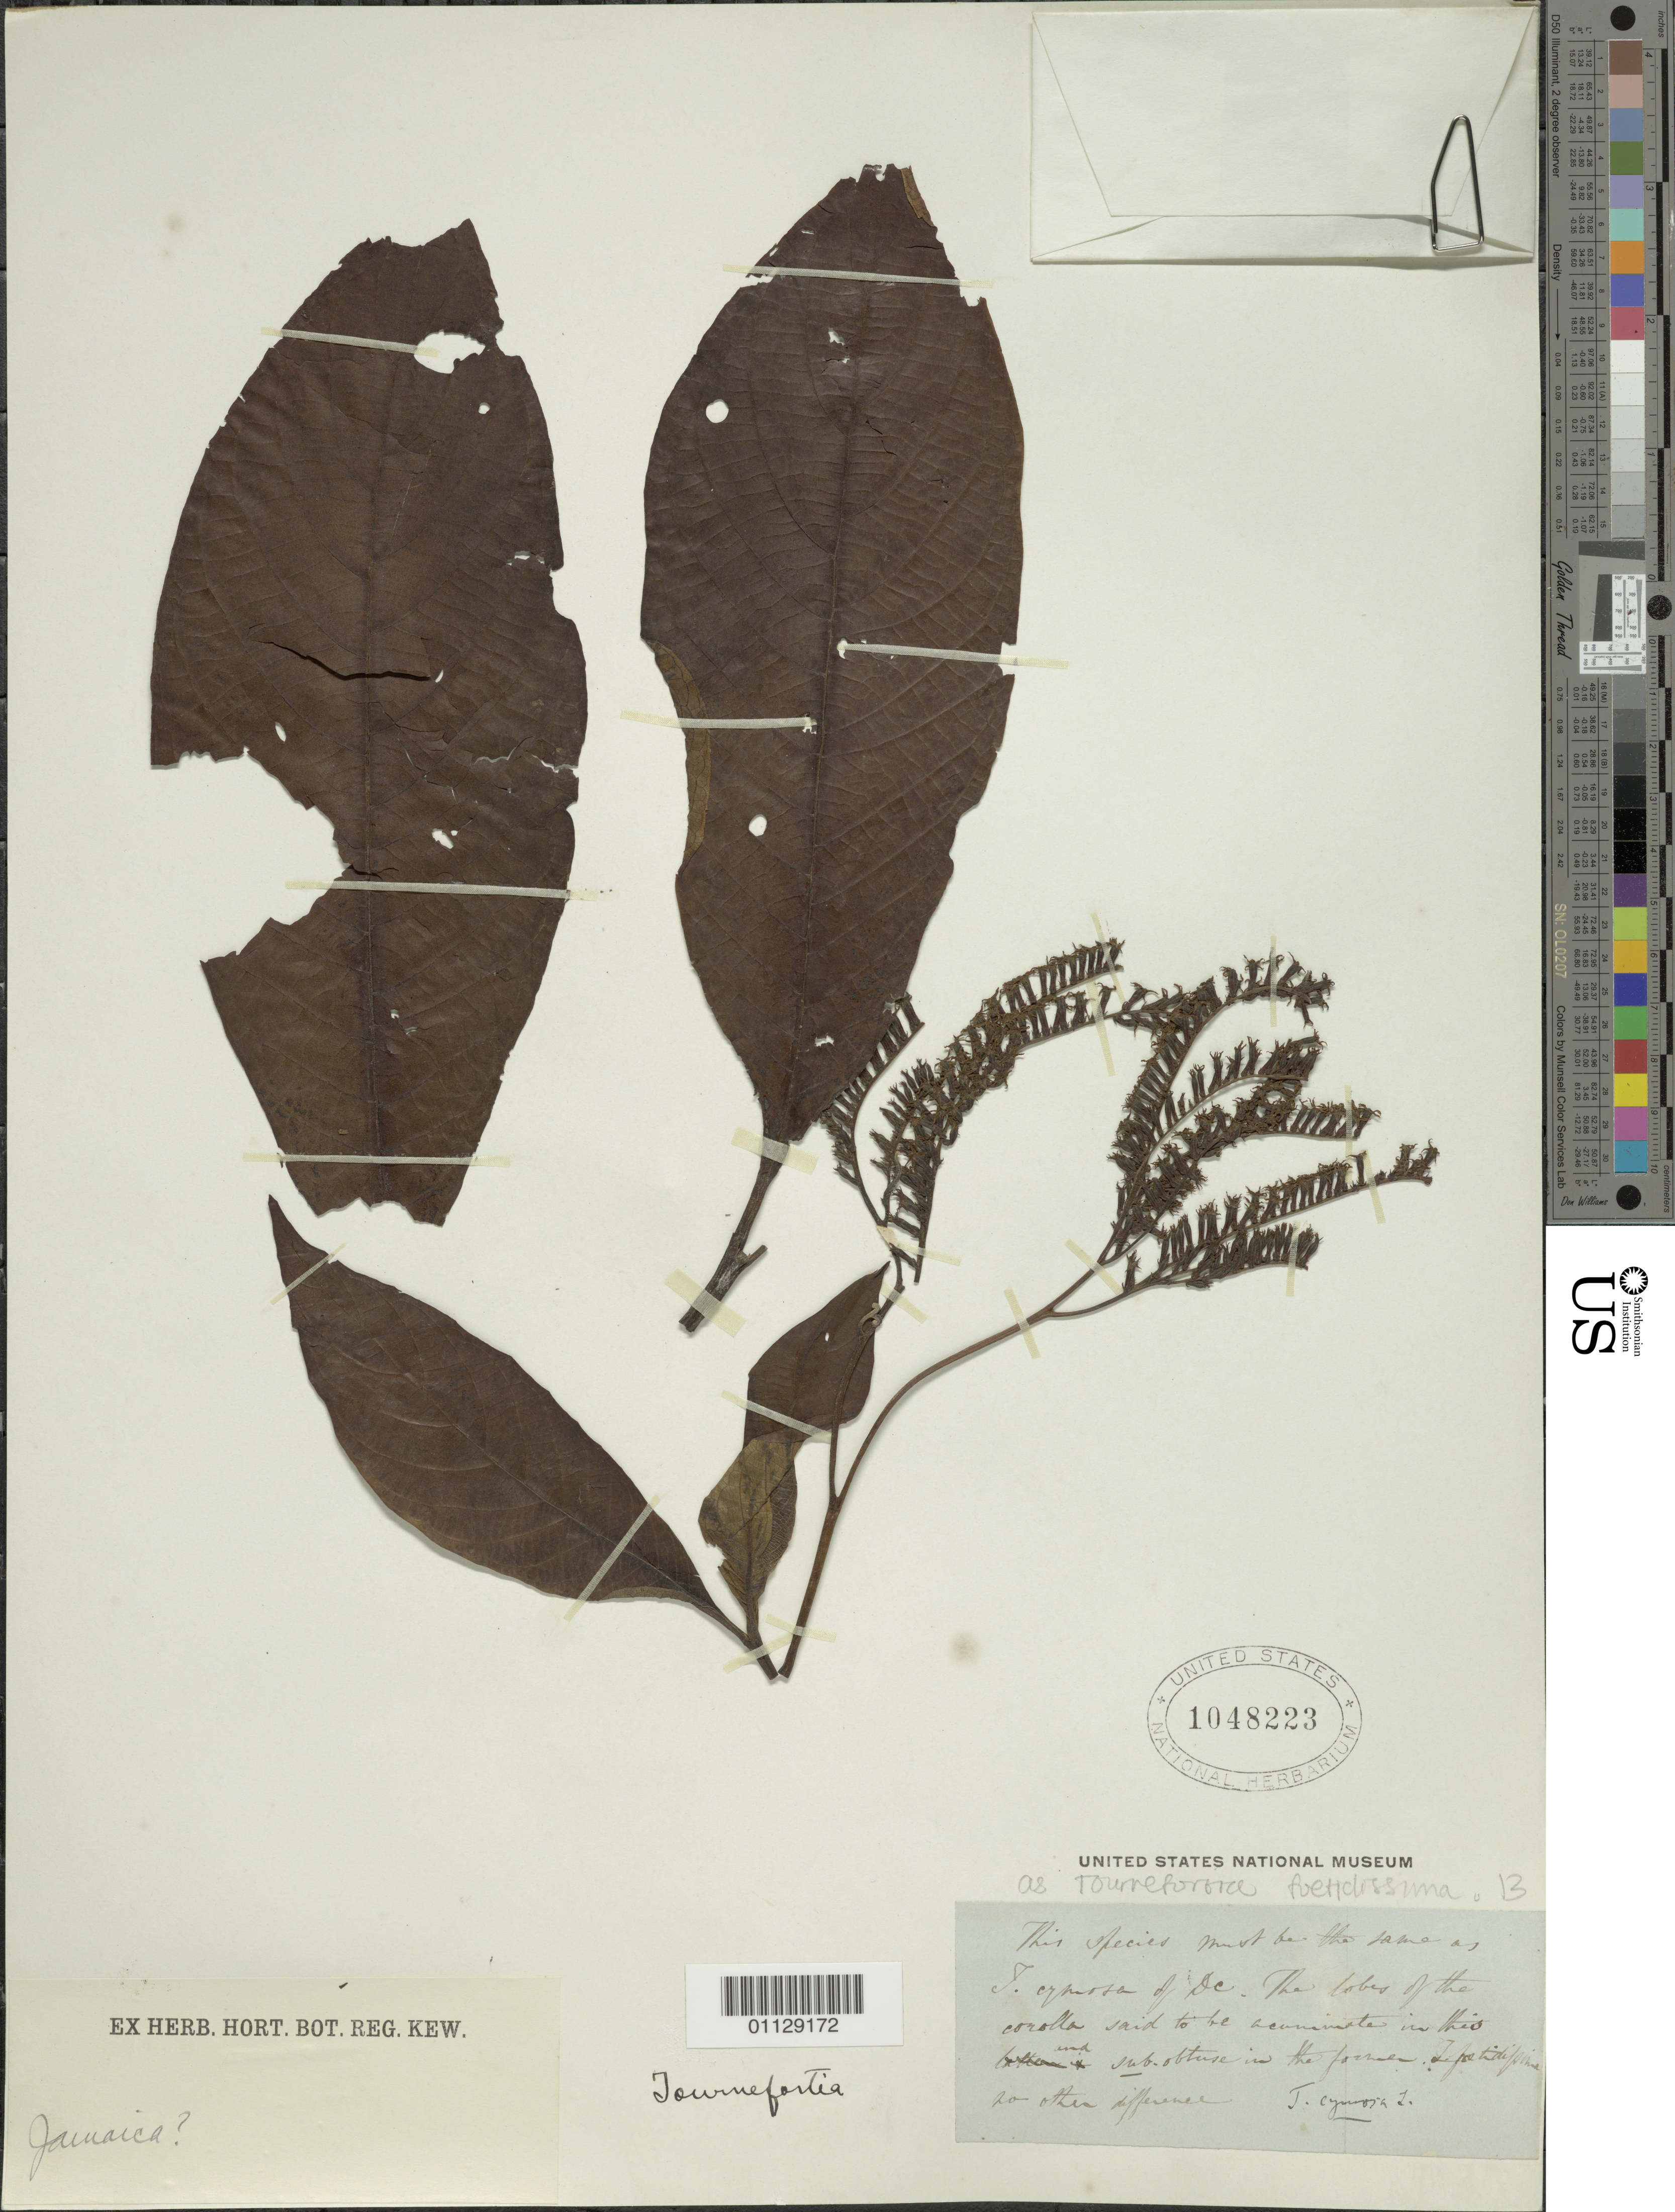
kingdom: Plantae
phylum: Tracheophyta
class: Magnoliopsida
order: Boraginales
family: Heliotropiaceae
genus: Tournefortia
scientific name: Tournefortia glabra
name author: L.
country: Jamaica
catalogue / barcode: US 1408223